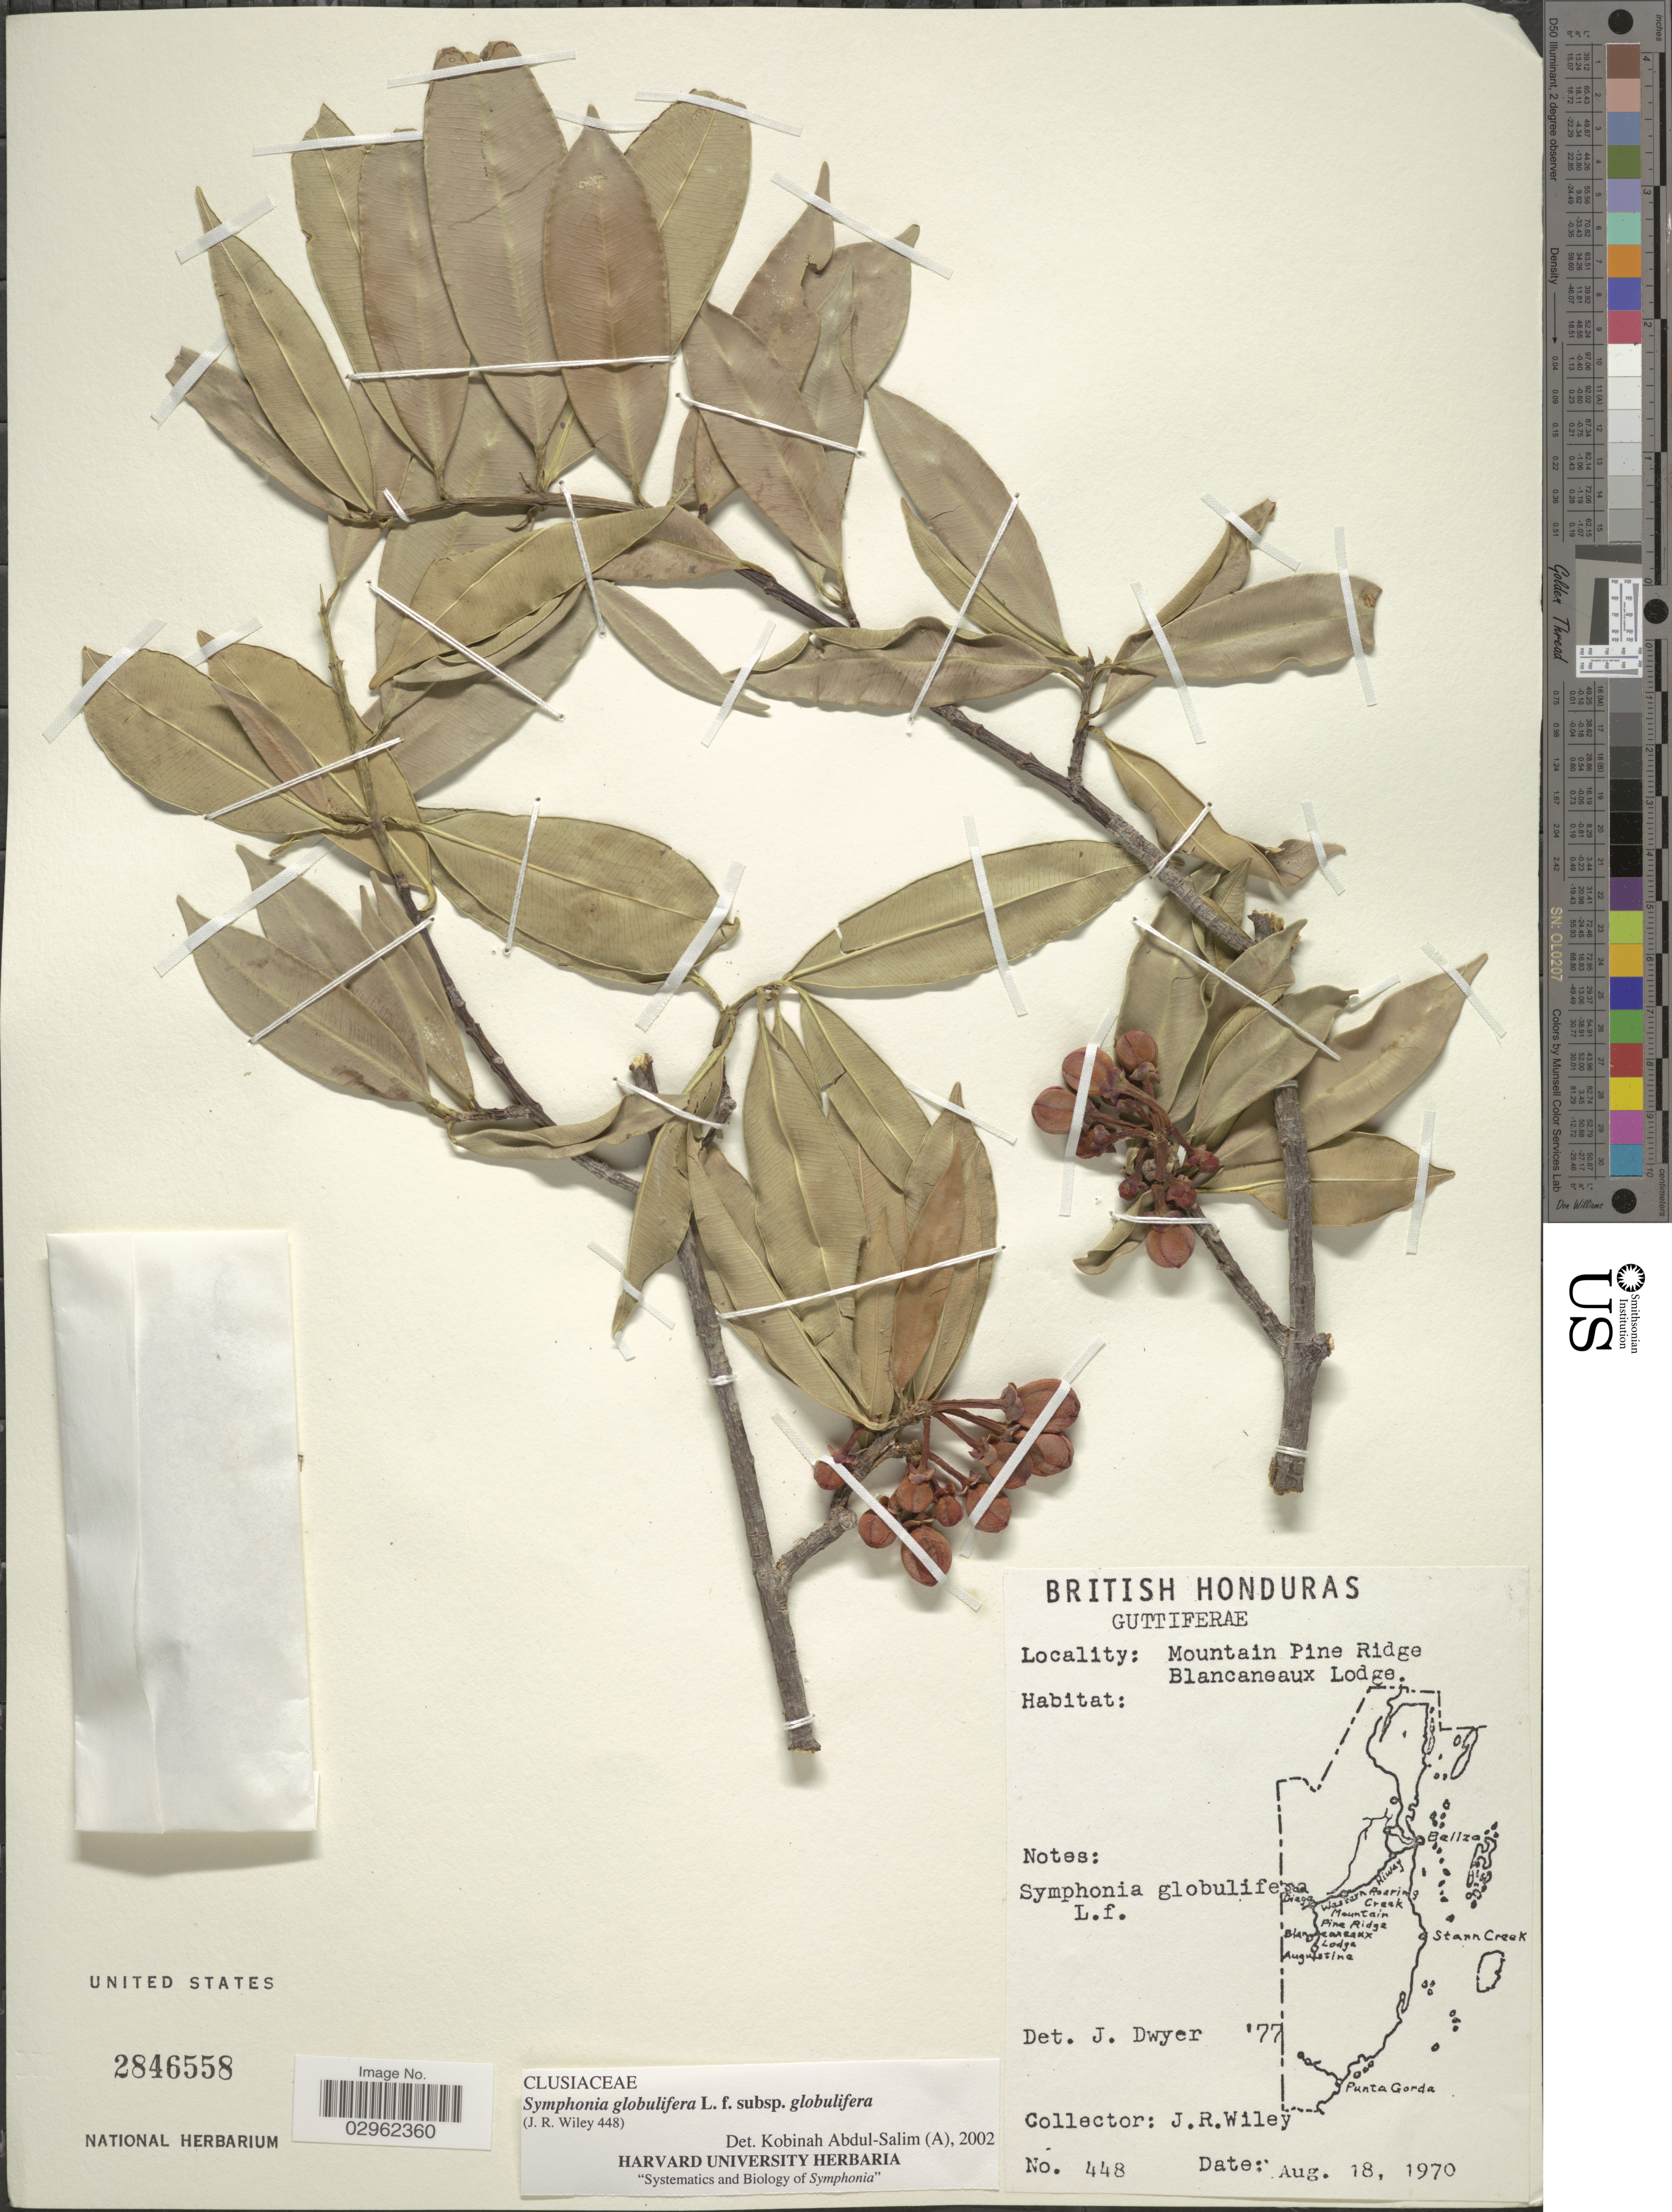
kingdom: Plantae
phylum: Tracheophyta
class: Magnoliopsida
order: Malpighiales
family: Clusiaceae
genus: Symphonia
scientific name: Symphonia globulifera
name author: L. f.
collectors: J. Wiley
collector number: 448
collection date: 1970-08-18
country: Belize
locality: British Honduras. Mountain Pine Ridge. Blancaneaux Lodge.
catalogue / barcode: US 2846558